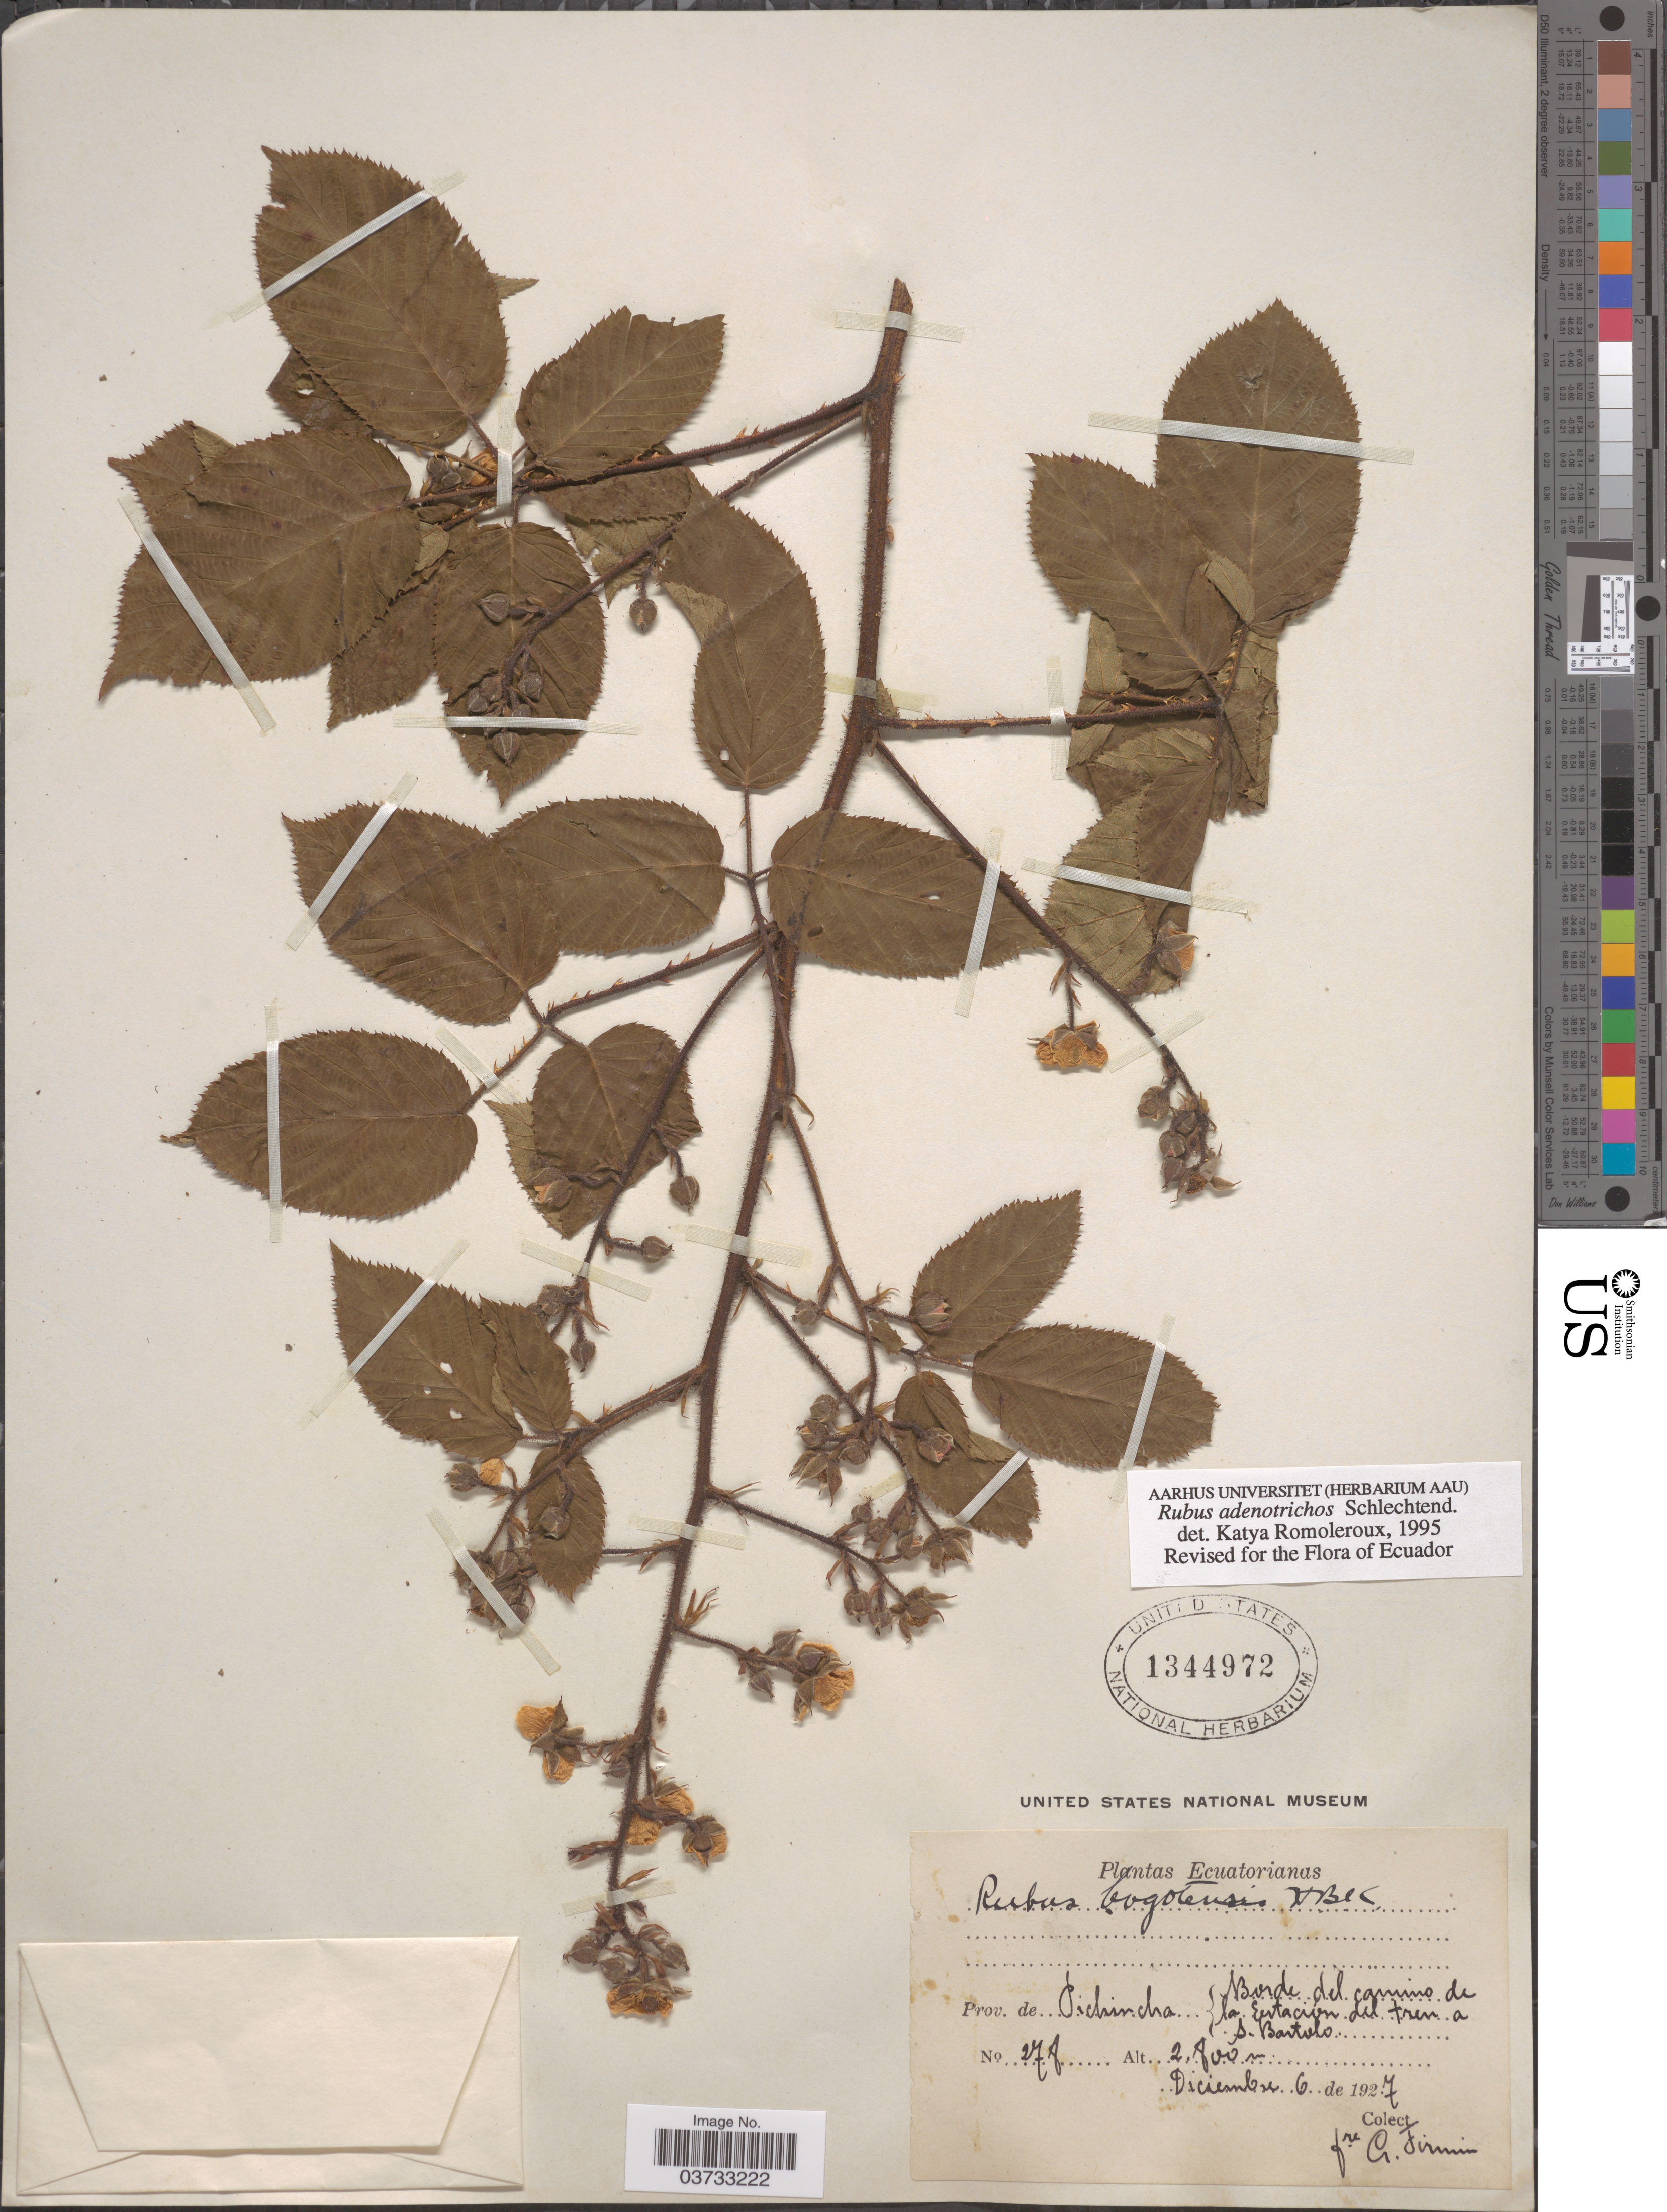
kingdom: Plantae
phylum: Tracheophyta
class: Magnoliopsida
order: Rosales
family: Rosaceae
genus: Rubus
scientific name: Rubus adenotrichos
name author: Schltdl.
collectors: F. Firmin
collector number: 278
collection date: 1927-12-06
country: Ecuador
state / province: Pichincha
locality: Borde del camino de la Estacion del tren a S. Bartolo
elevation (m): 2800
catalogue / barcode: US 1344972